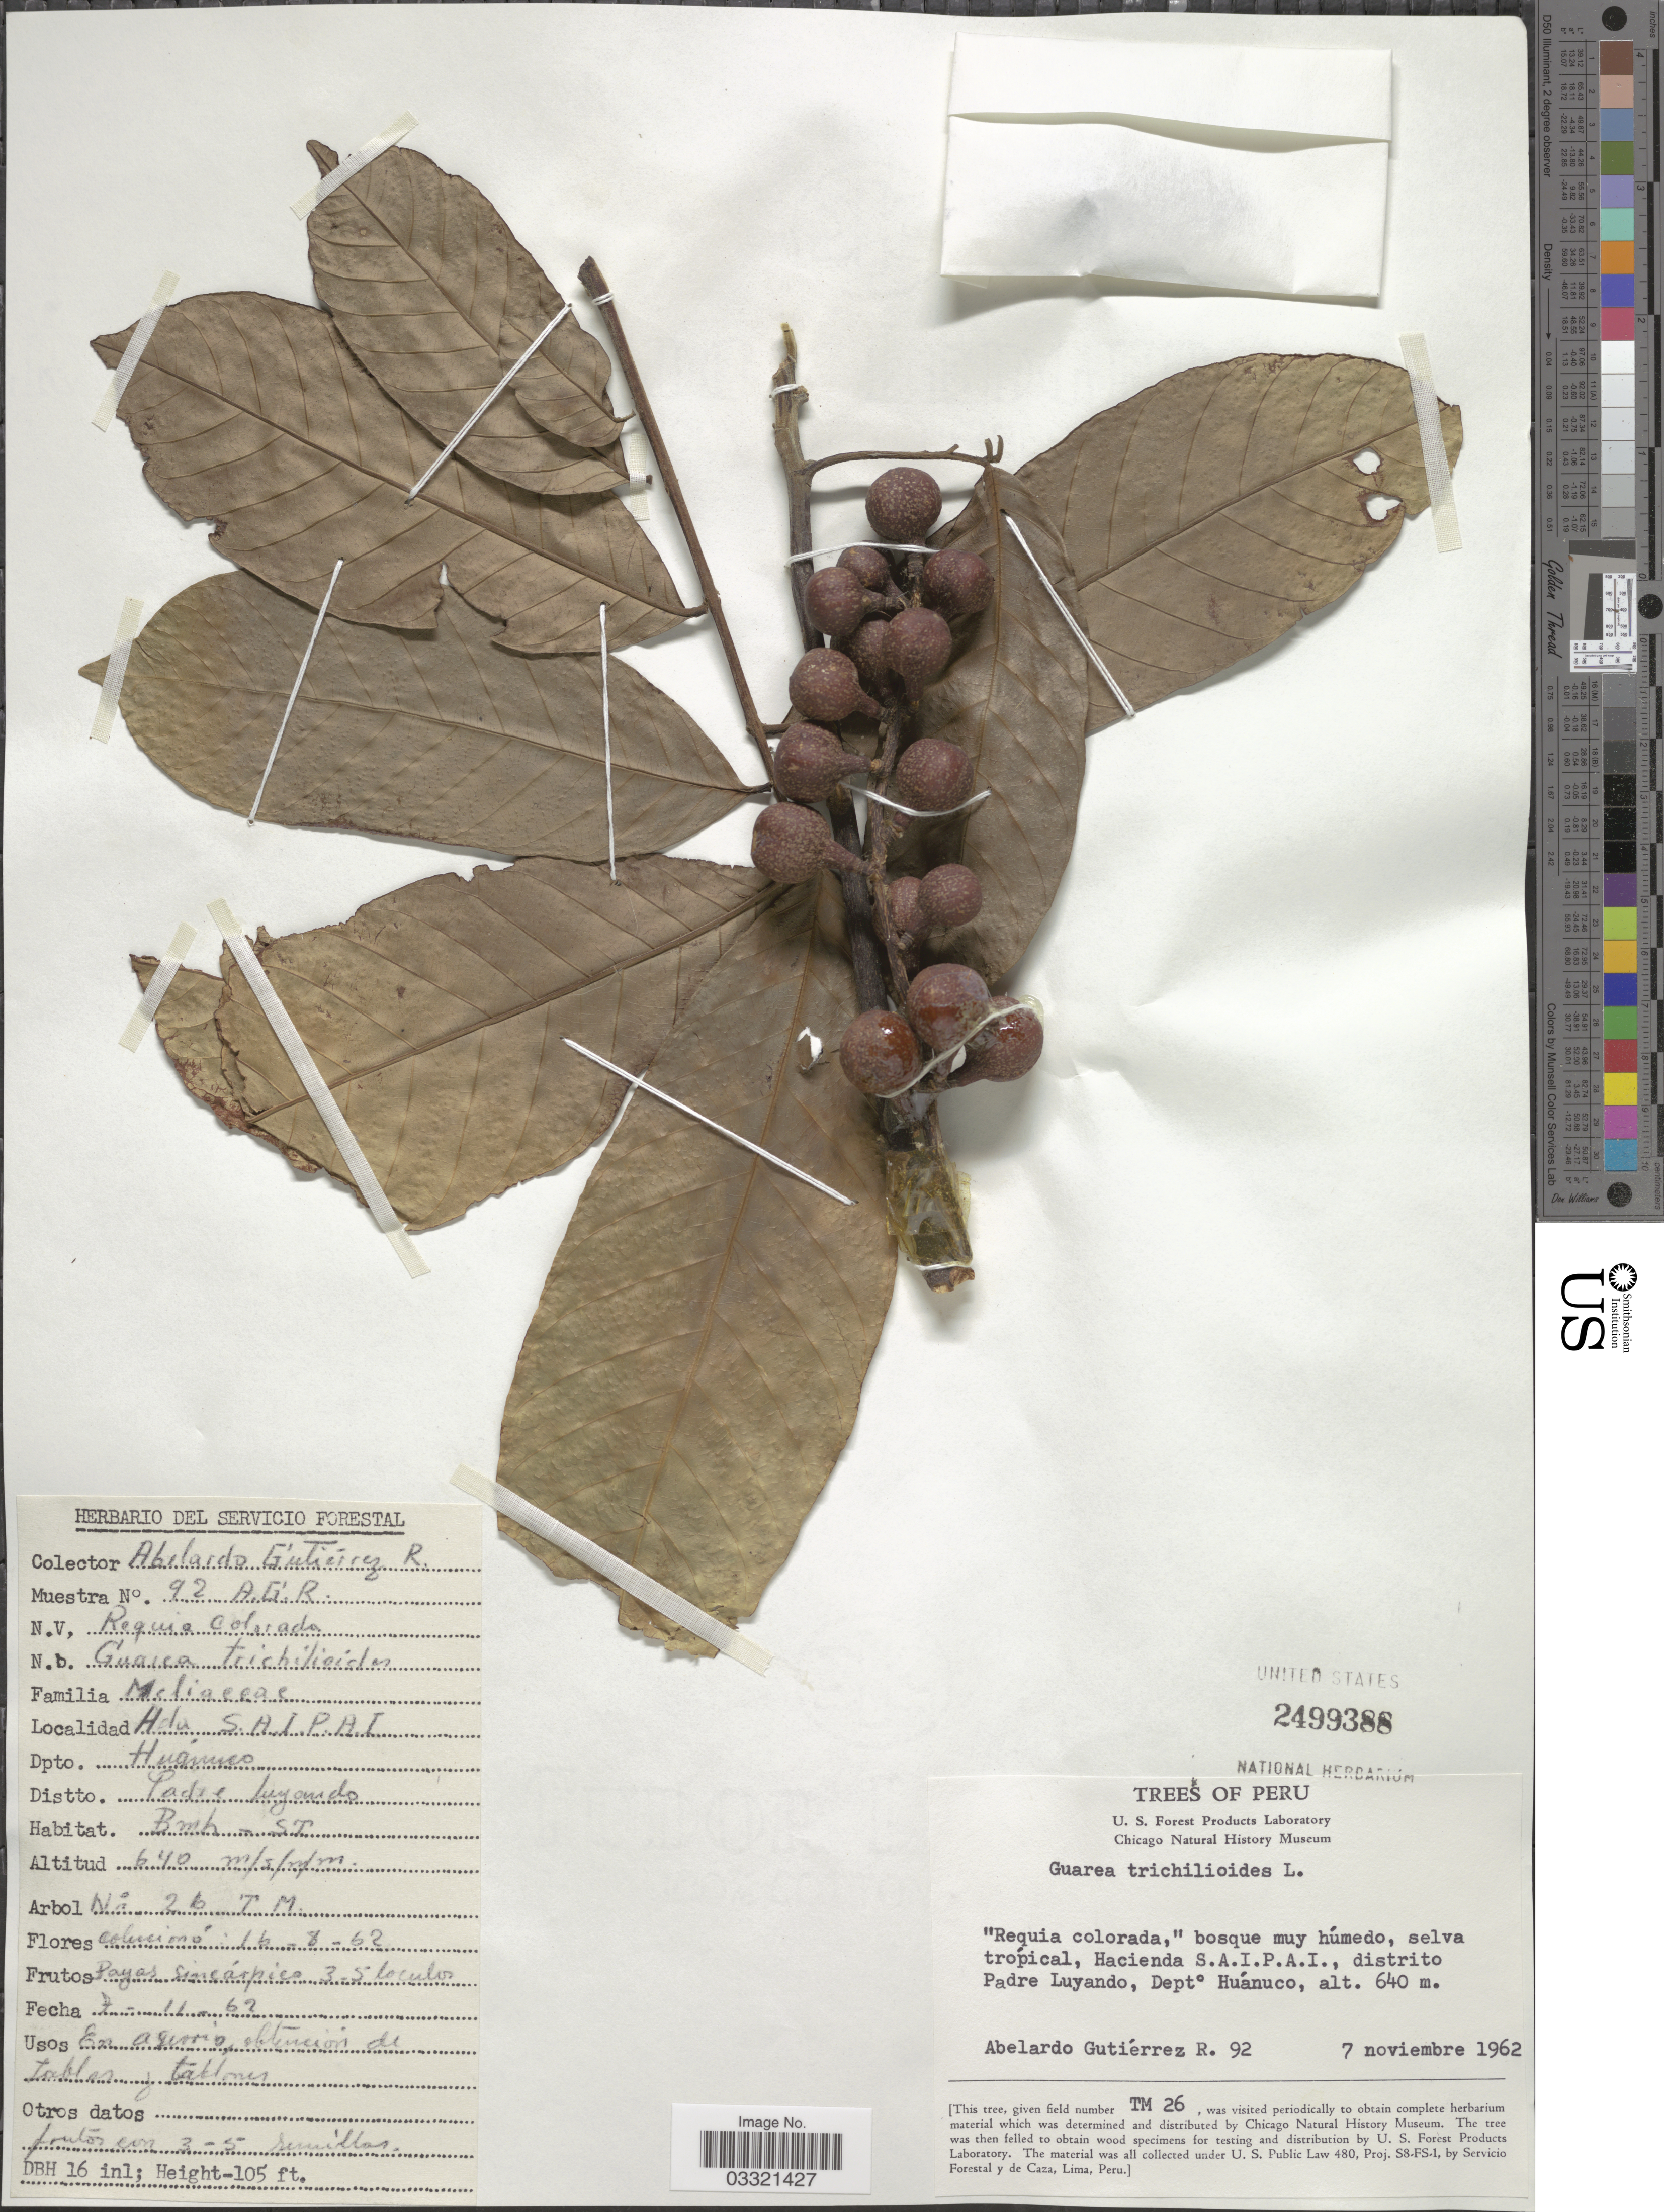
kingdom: Plantae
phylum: Tracheophyta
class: Magnoliopsida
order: Sapindales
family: Meliaceae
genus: Guarea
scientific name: Guarea guidonia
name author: (L.) Sleumer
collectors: A. Gutiérrez R.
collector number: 92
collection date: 1962-11-07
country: Peru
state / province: Huánuco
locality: Hacienda S.A.I.P.A.I., distrito Padre Luando, Dept° Huánuco.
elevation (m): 640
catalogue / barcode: US 2499388